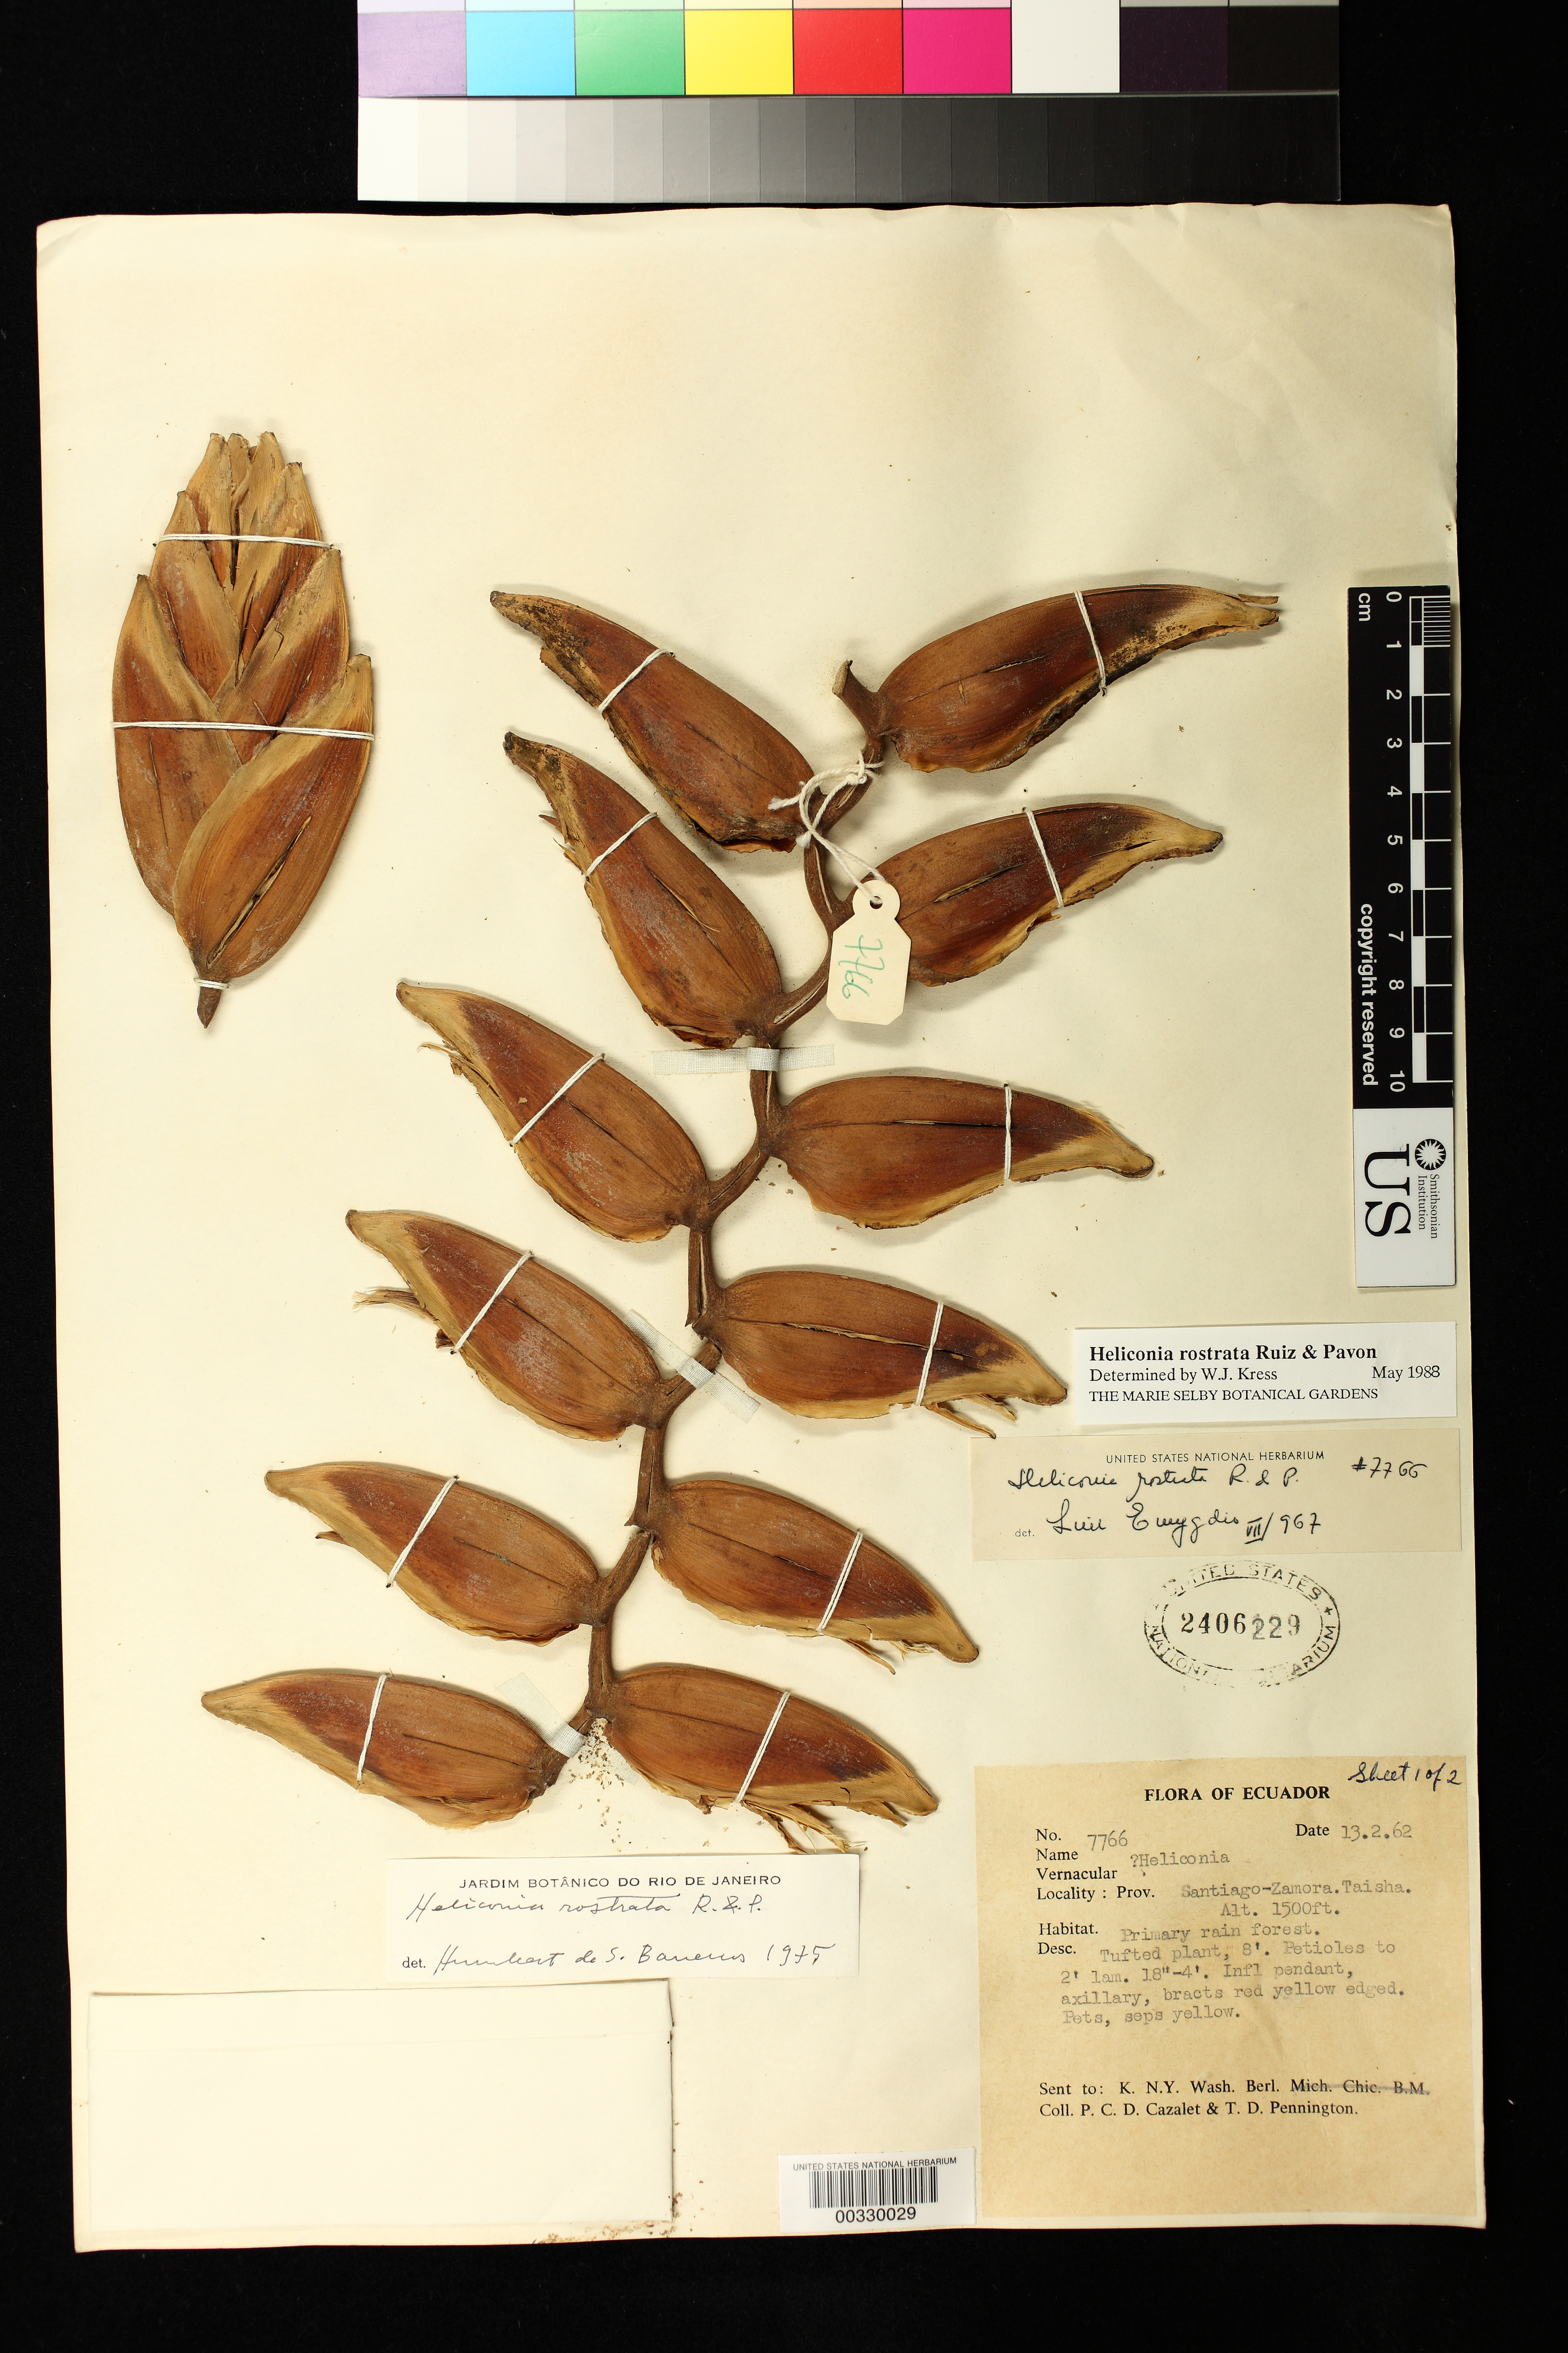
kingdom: Plantae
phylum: Tracheophyta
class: Liliopsida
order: Zingiberales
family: Heliconiaceae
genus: Heliconia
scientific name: Heliconia rostrata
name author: Ruiz & Pav.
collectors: P. Cazalet & T. D. Pennington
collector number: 7766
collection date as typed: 13 Feb 1962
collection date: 1962-02-13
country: Ecuador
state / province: Morona-Santiago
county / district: Taisha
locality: Santiago-Zamora, taisha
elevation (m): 457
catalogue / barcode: US 2406229